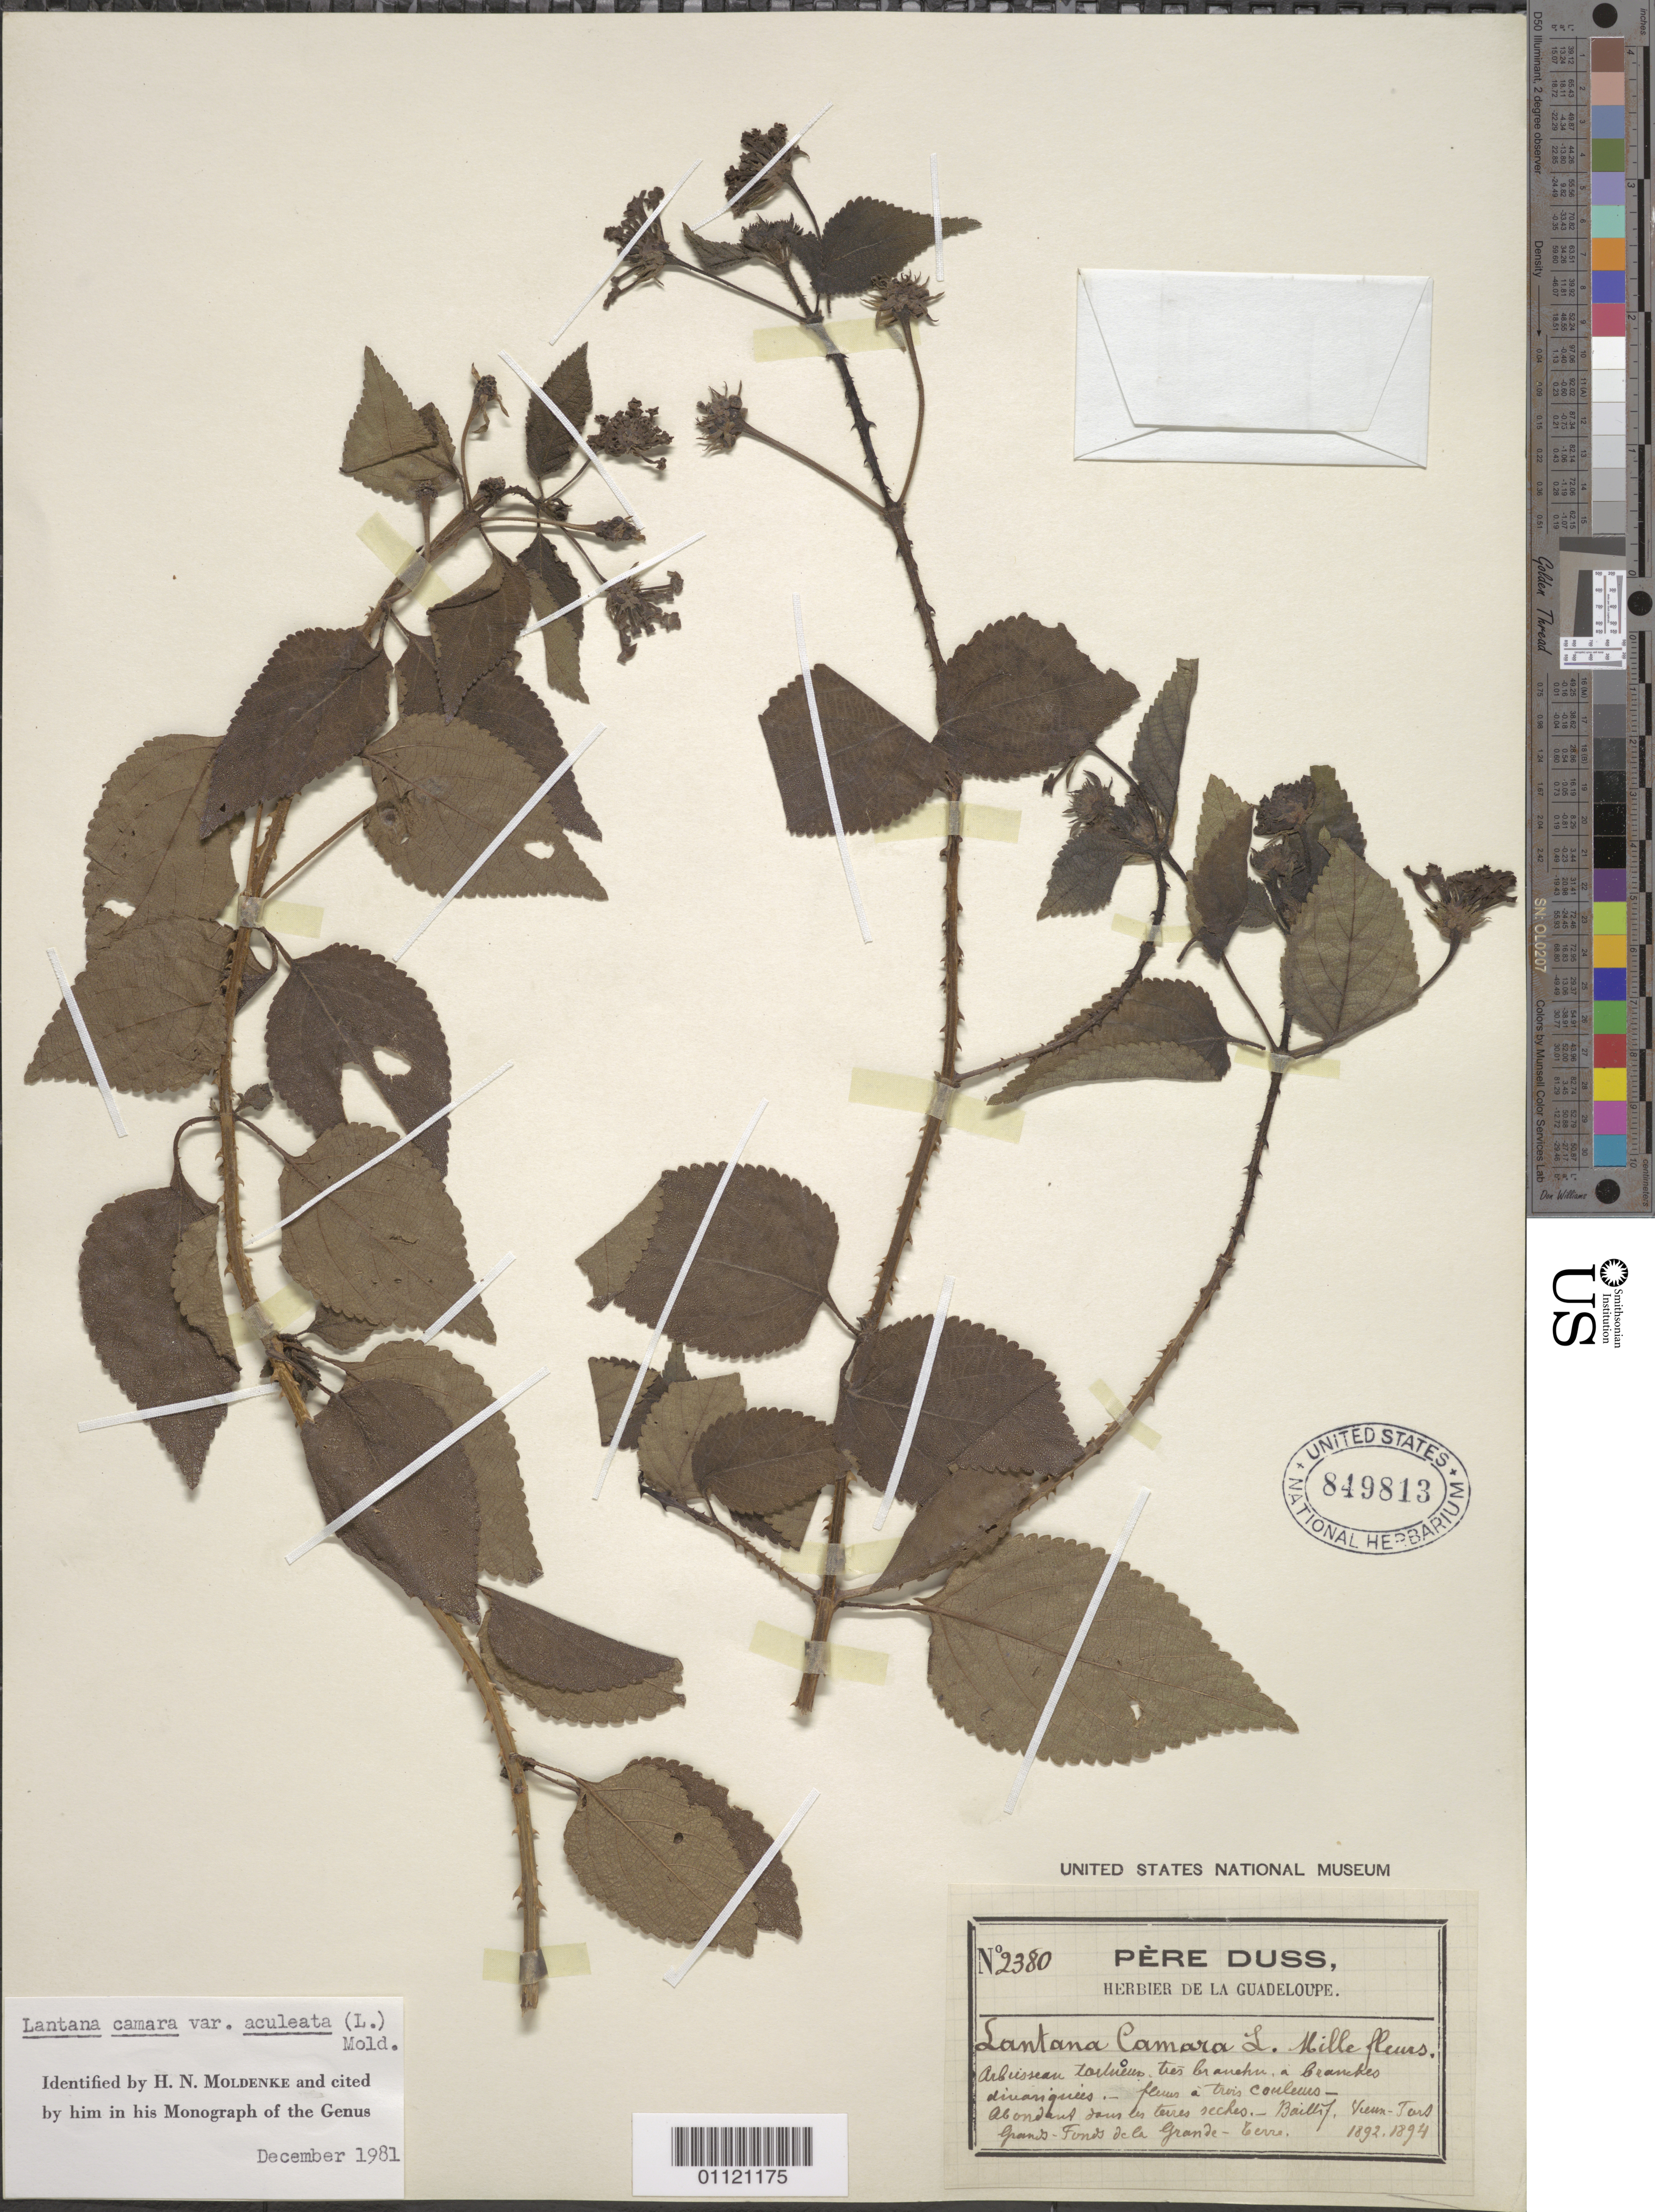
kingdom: Plantae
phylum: Tracheophyta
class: Magnoliopsida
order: Lamiales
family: Verbenaceae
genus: Lantana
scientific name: Lantana camara var. aculeata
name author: (L.) Moldenke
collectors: Herbier de la Guadeloupe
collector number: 2380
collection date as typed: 01 Jan 1892 to 31 Dec 1894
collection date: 1892-01-01/1894-12-31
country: Guadeloupe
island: Grande Terre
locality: Baillif, Vieux-Fort, Grands-Fonds de la Grande-Terre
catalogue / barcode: US 849813